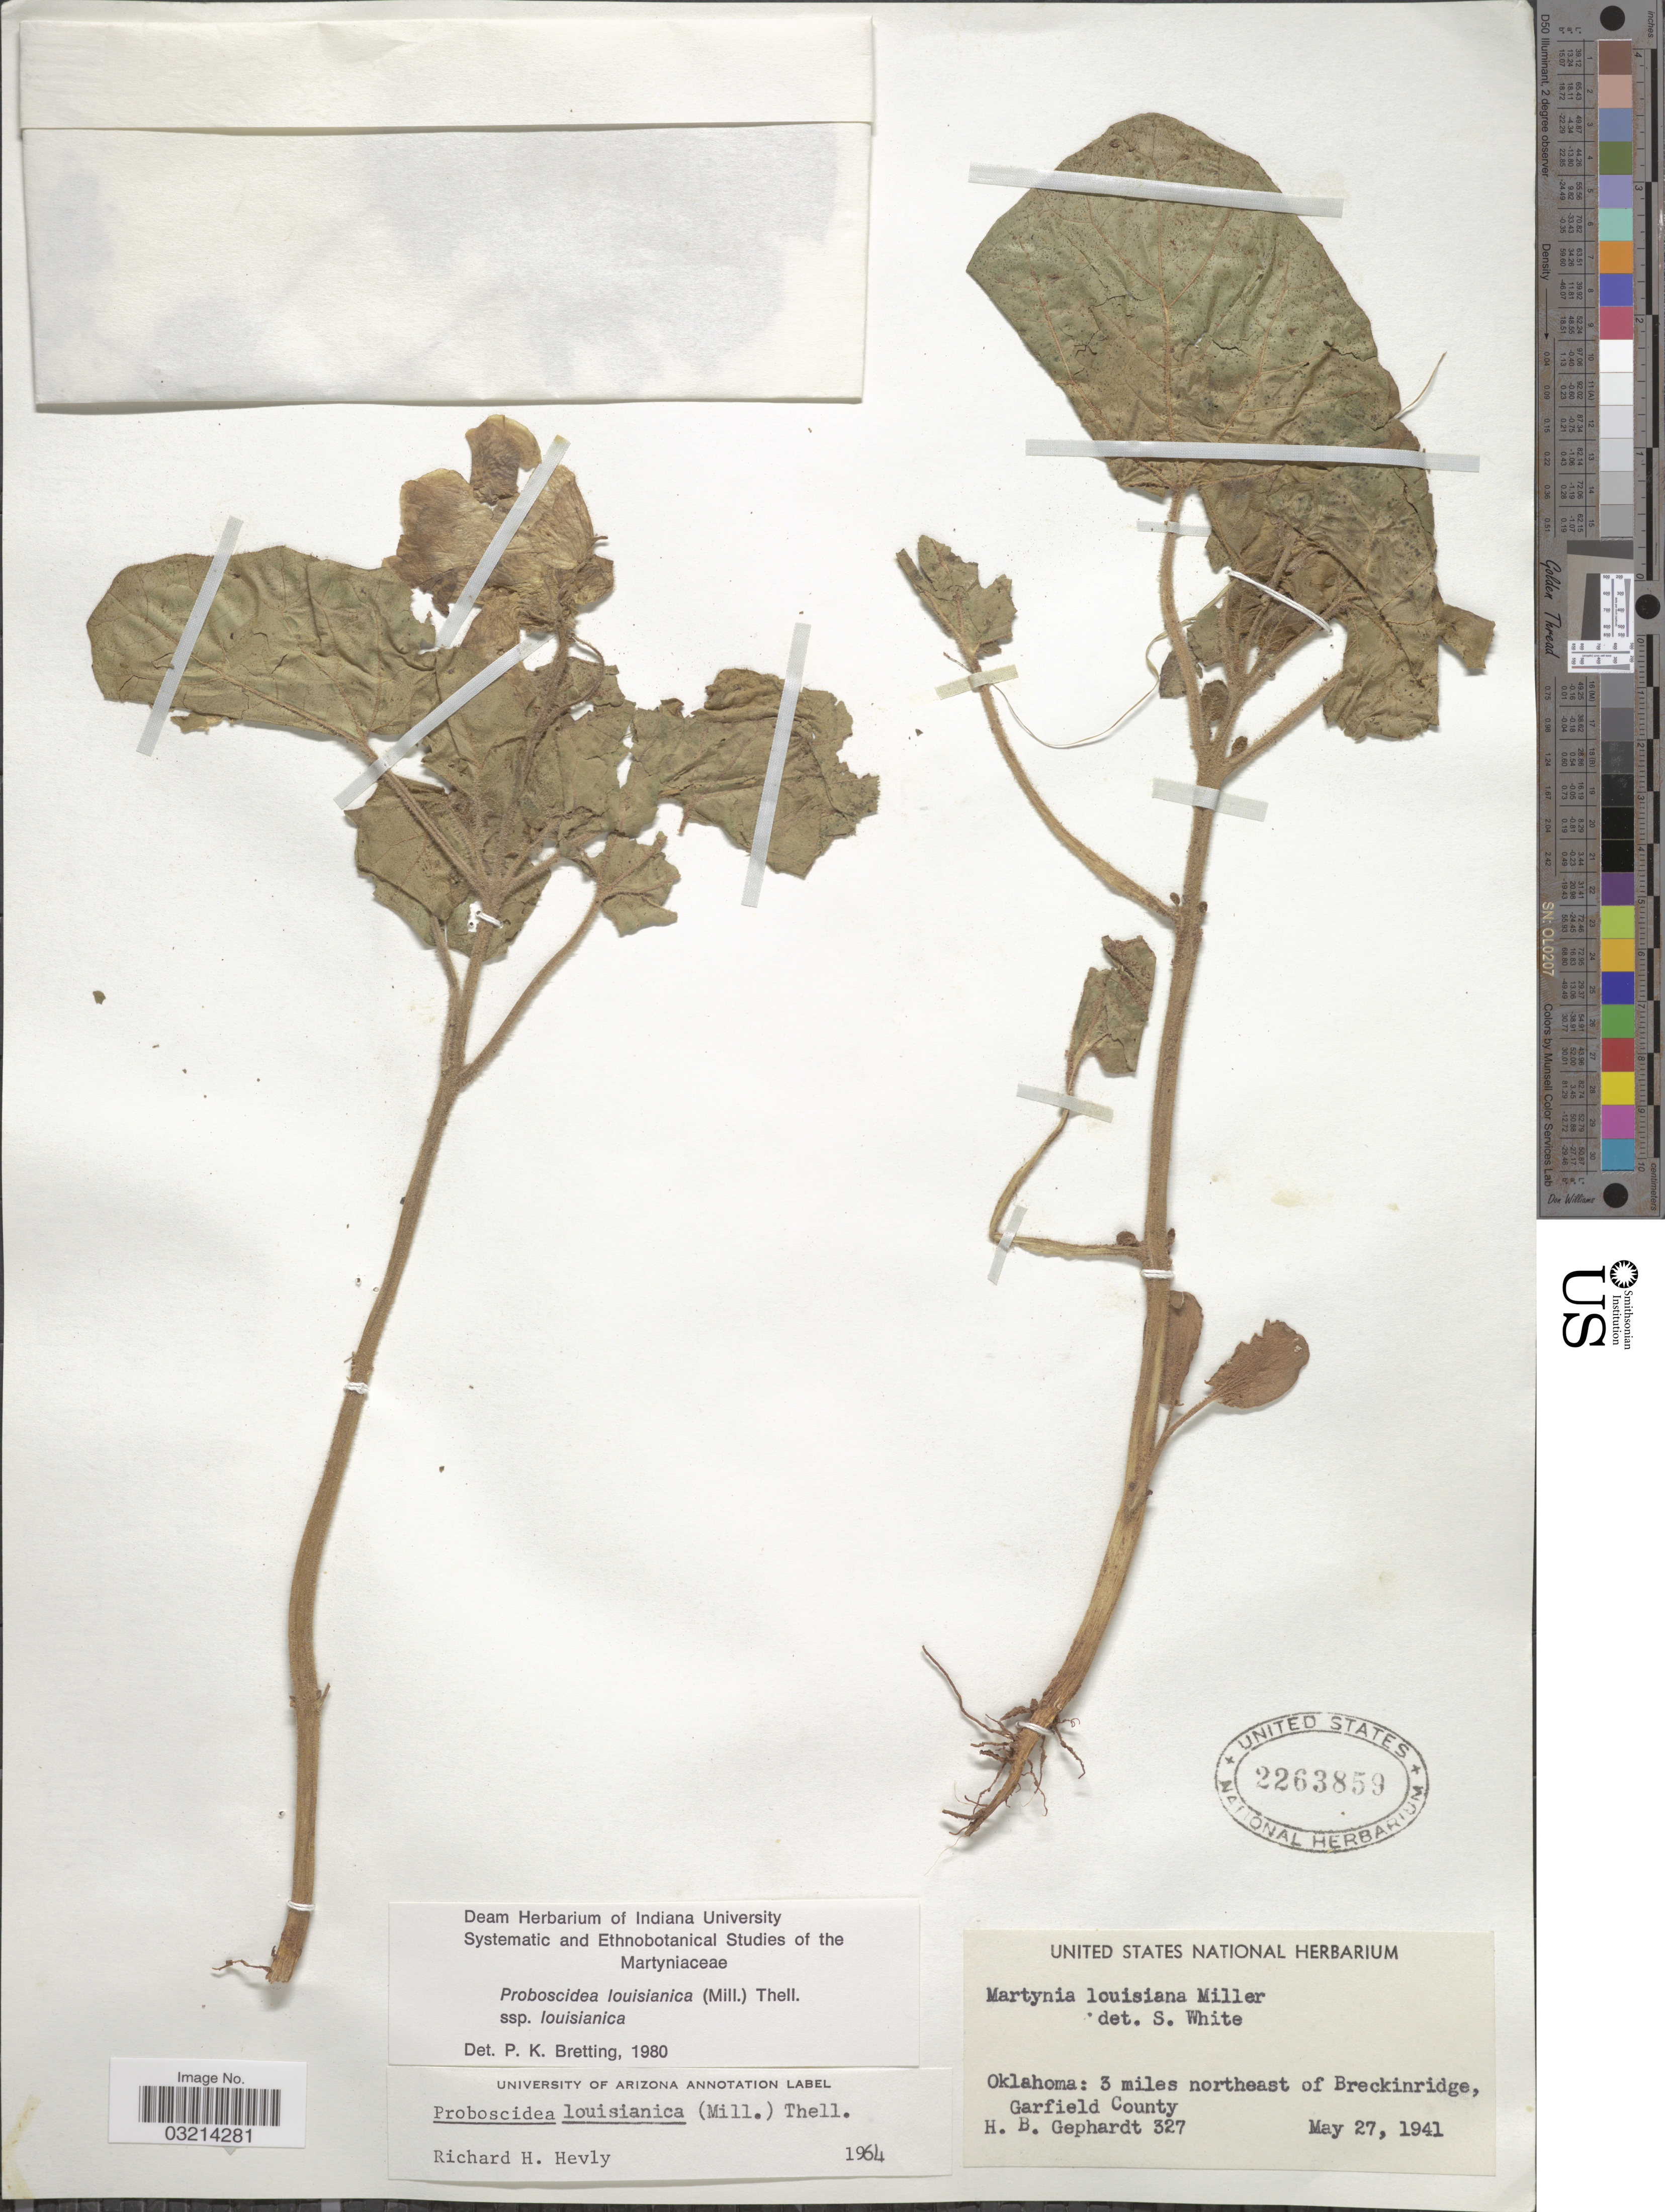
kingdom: Plantae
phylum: Tracheophyta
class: Magnoliopsida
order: Lamiales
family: Martyniaceae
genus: Proboscidea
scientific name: Proboscidea louisianica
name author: Thell.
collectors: H. Gephardt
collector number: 327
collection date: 1941-05-27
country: United States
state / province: Oklahoma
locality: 3 miles northeast of Breckinridge, Garfield County.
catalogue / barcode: US 2263859